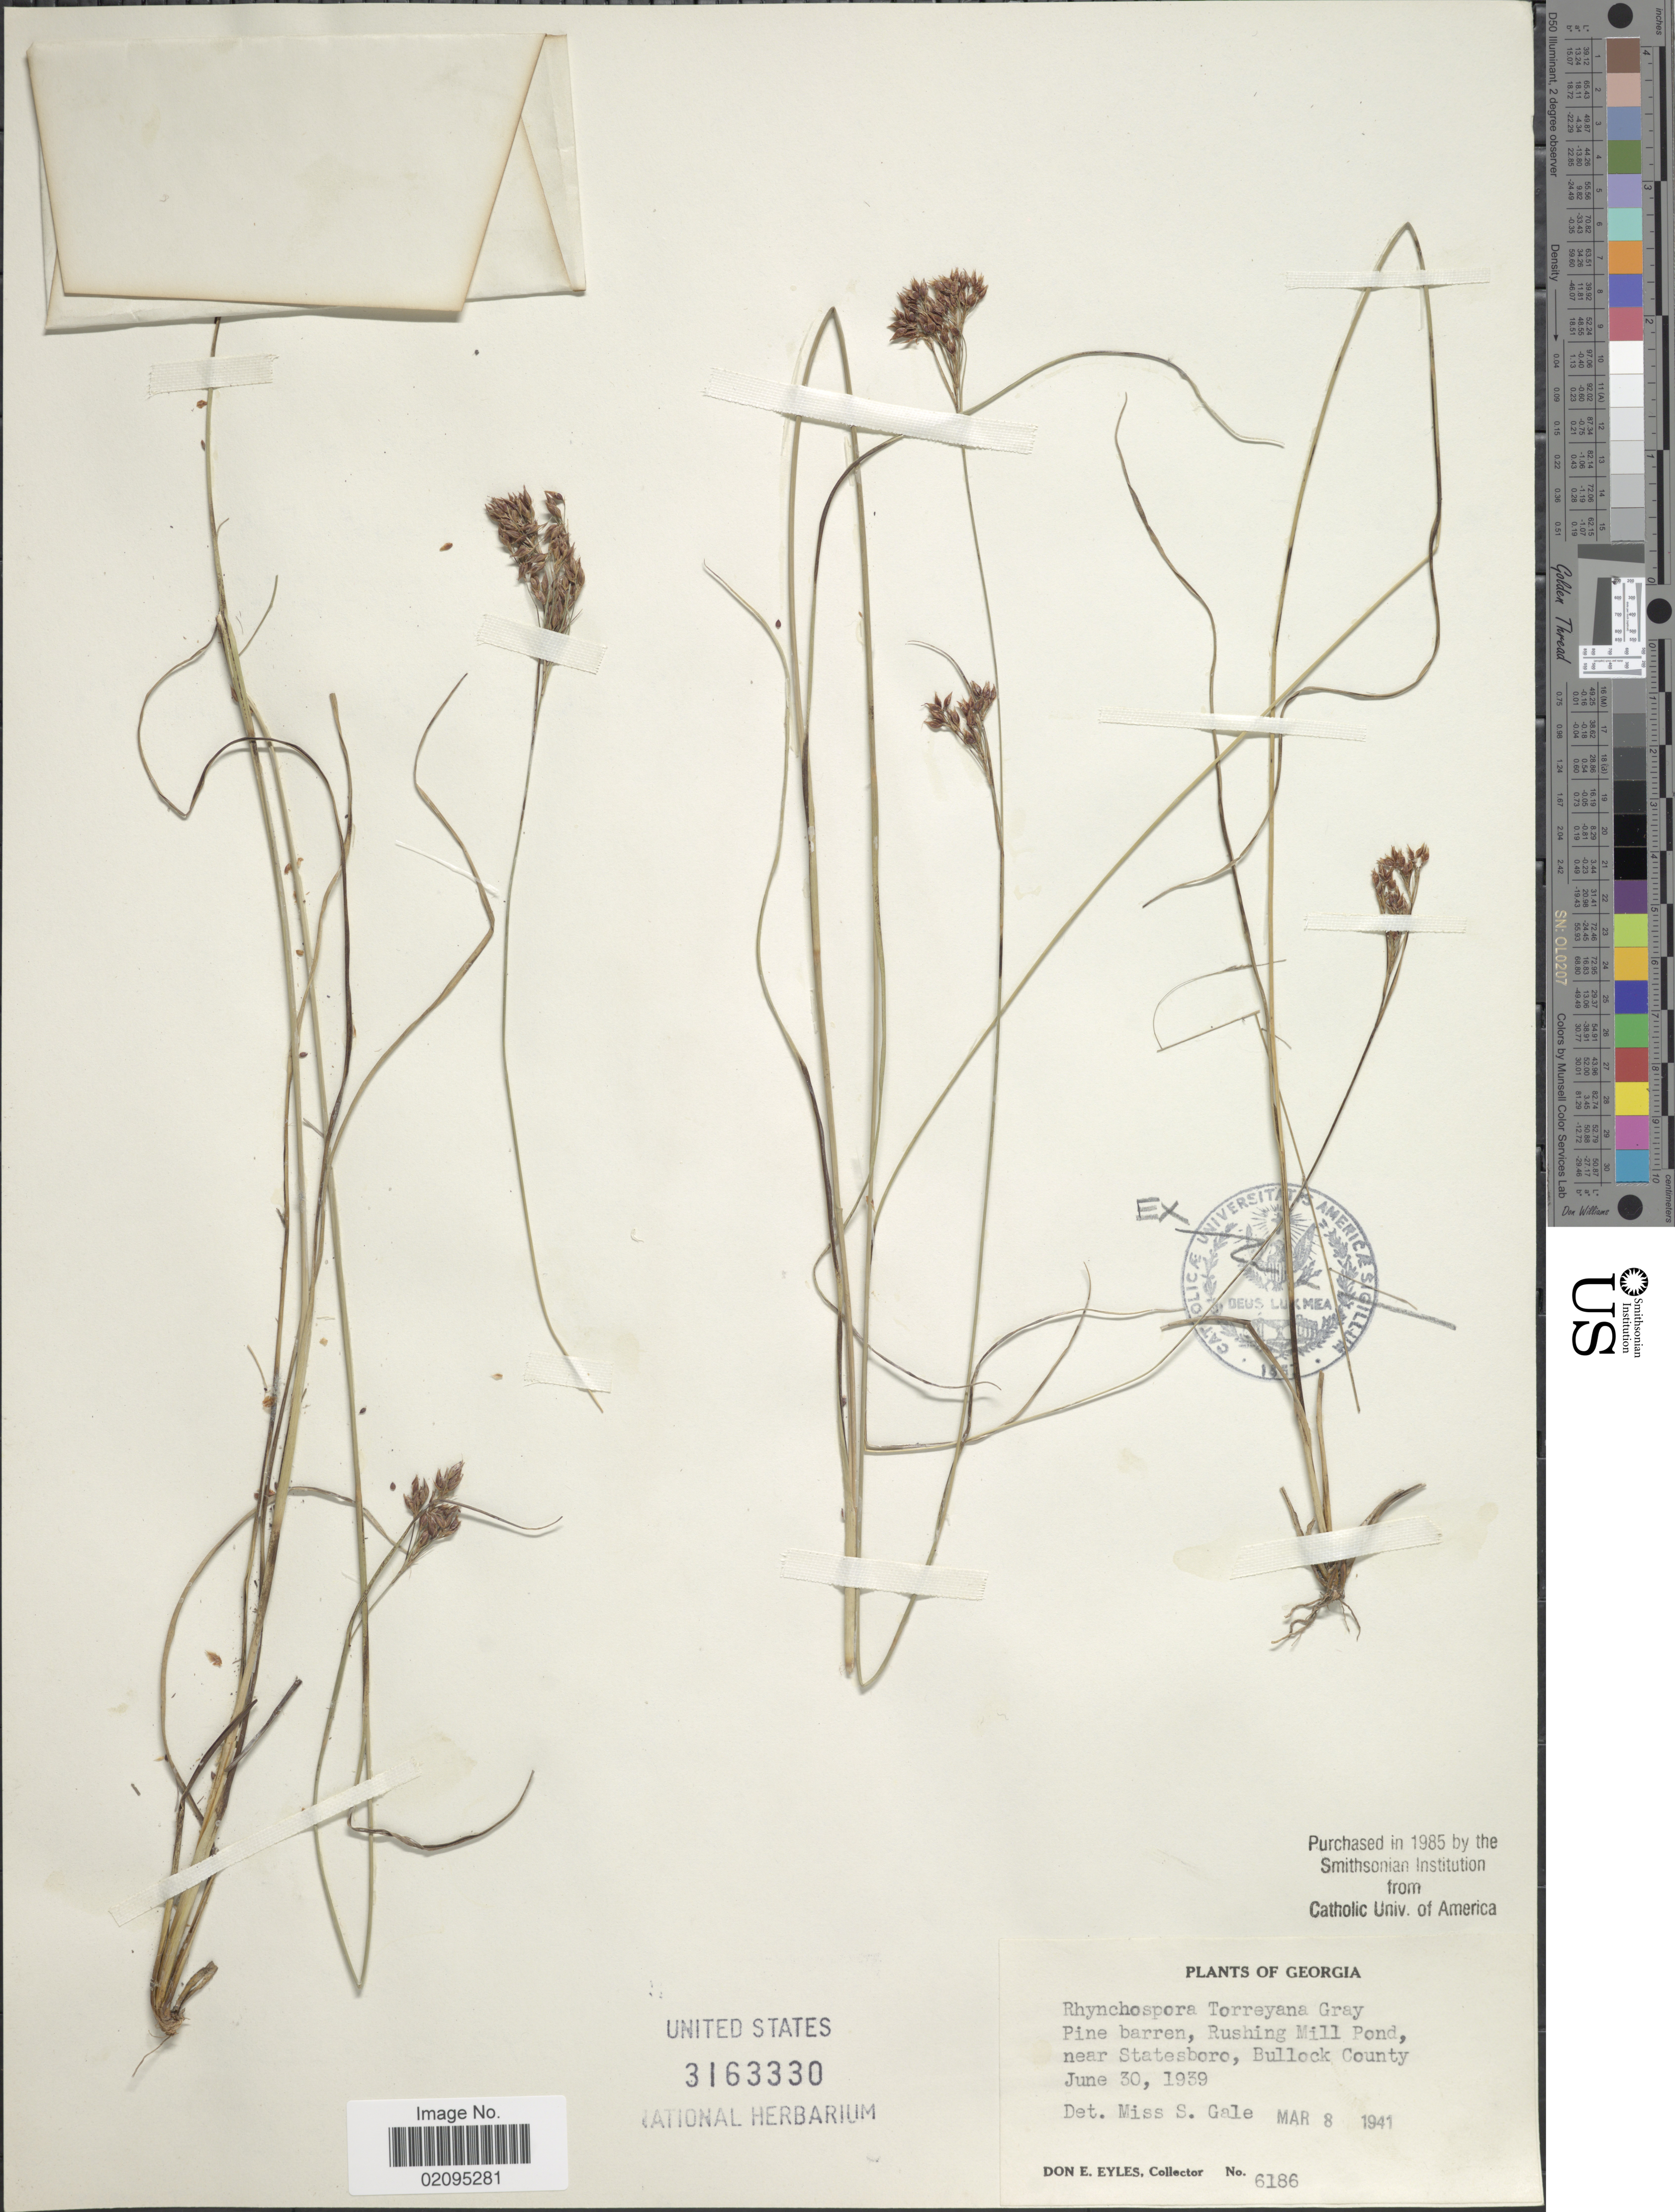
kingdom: Plantae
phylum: Tracheophyta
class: Liliopsida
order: Poales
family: Cyperaceae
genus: Rhynchospora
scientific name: Rhynchospora torreyana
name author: A. Gray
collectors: D. Eyles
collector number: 6186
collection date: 1939-06-30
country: United States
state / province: Georgia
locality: Pine barren, Rushing Mill Pond, nar Statesboro, Bullock Country.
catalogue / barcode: US 3163330